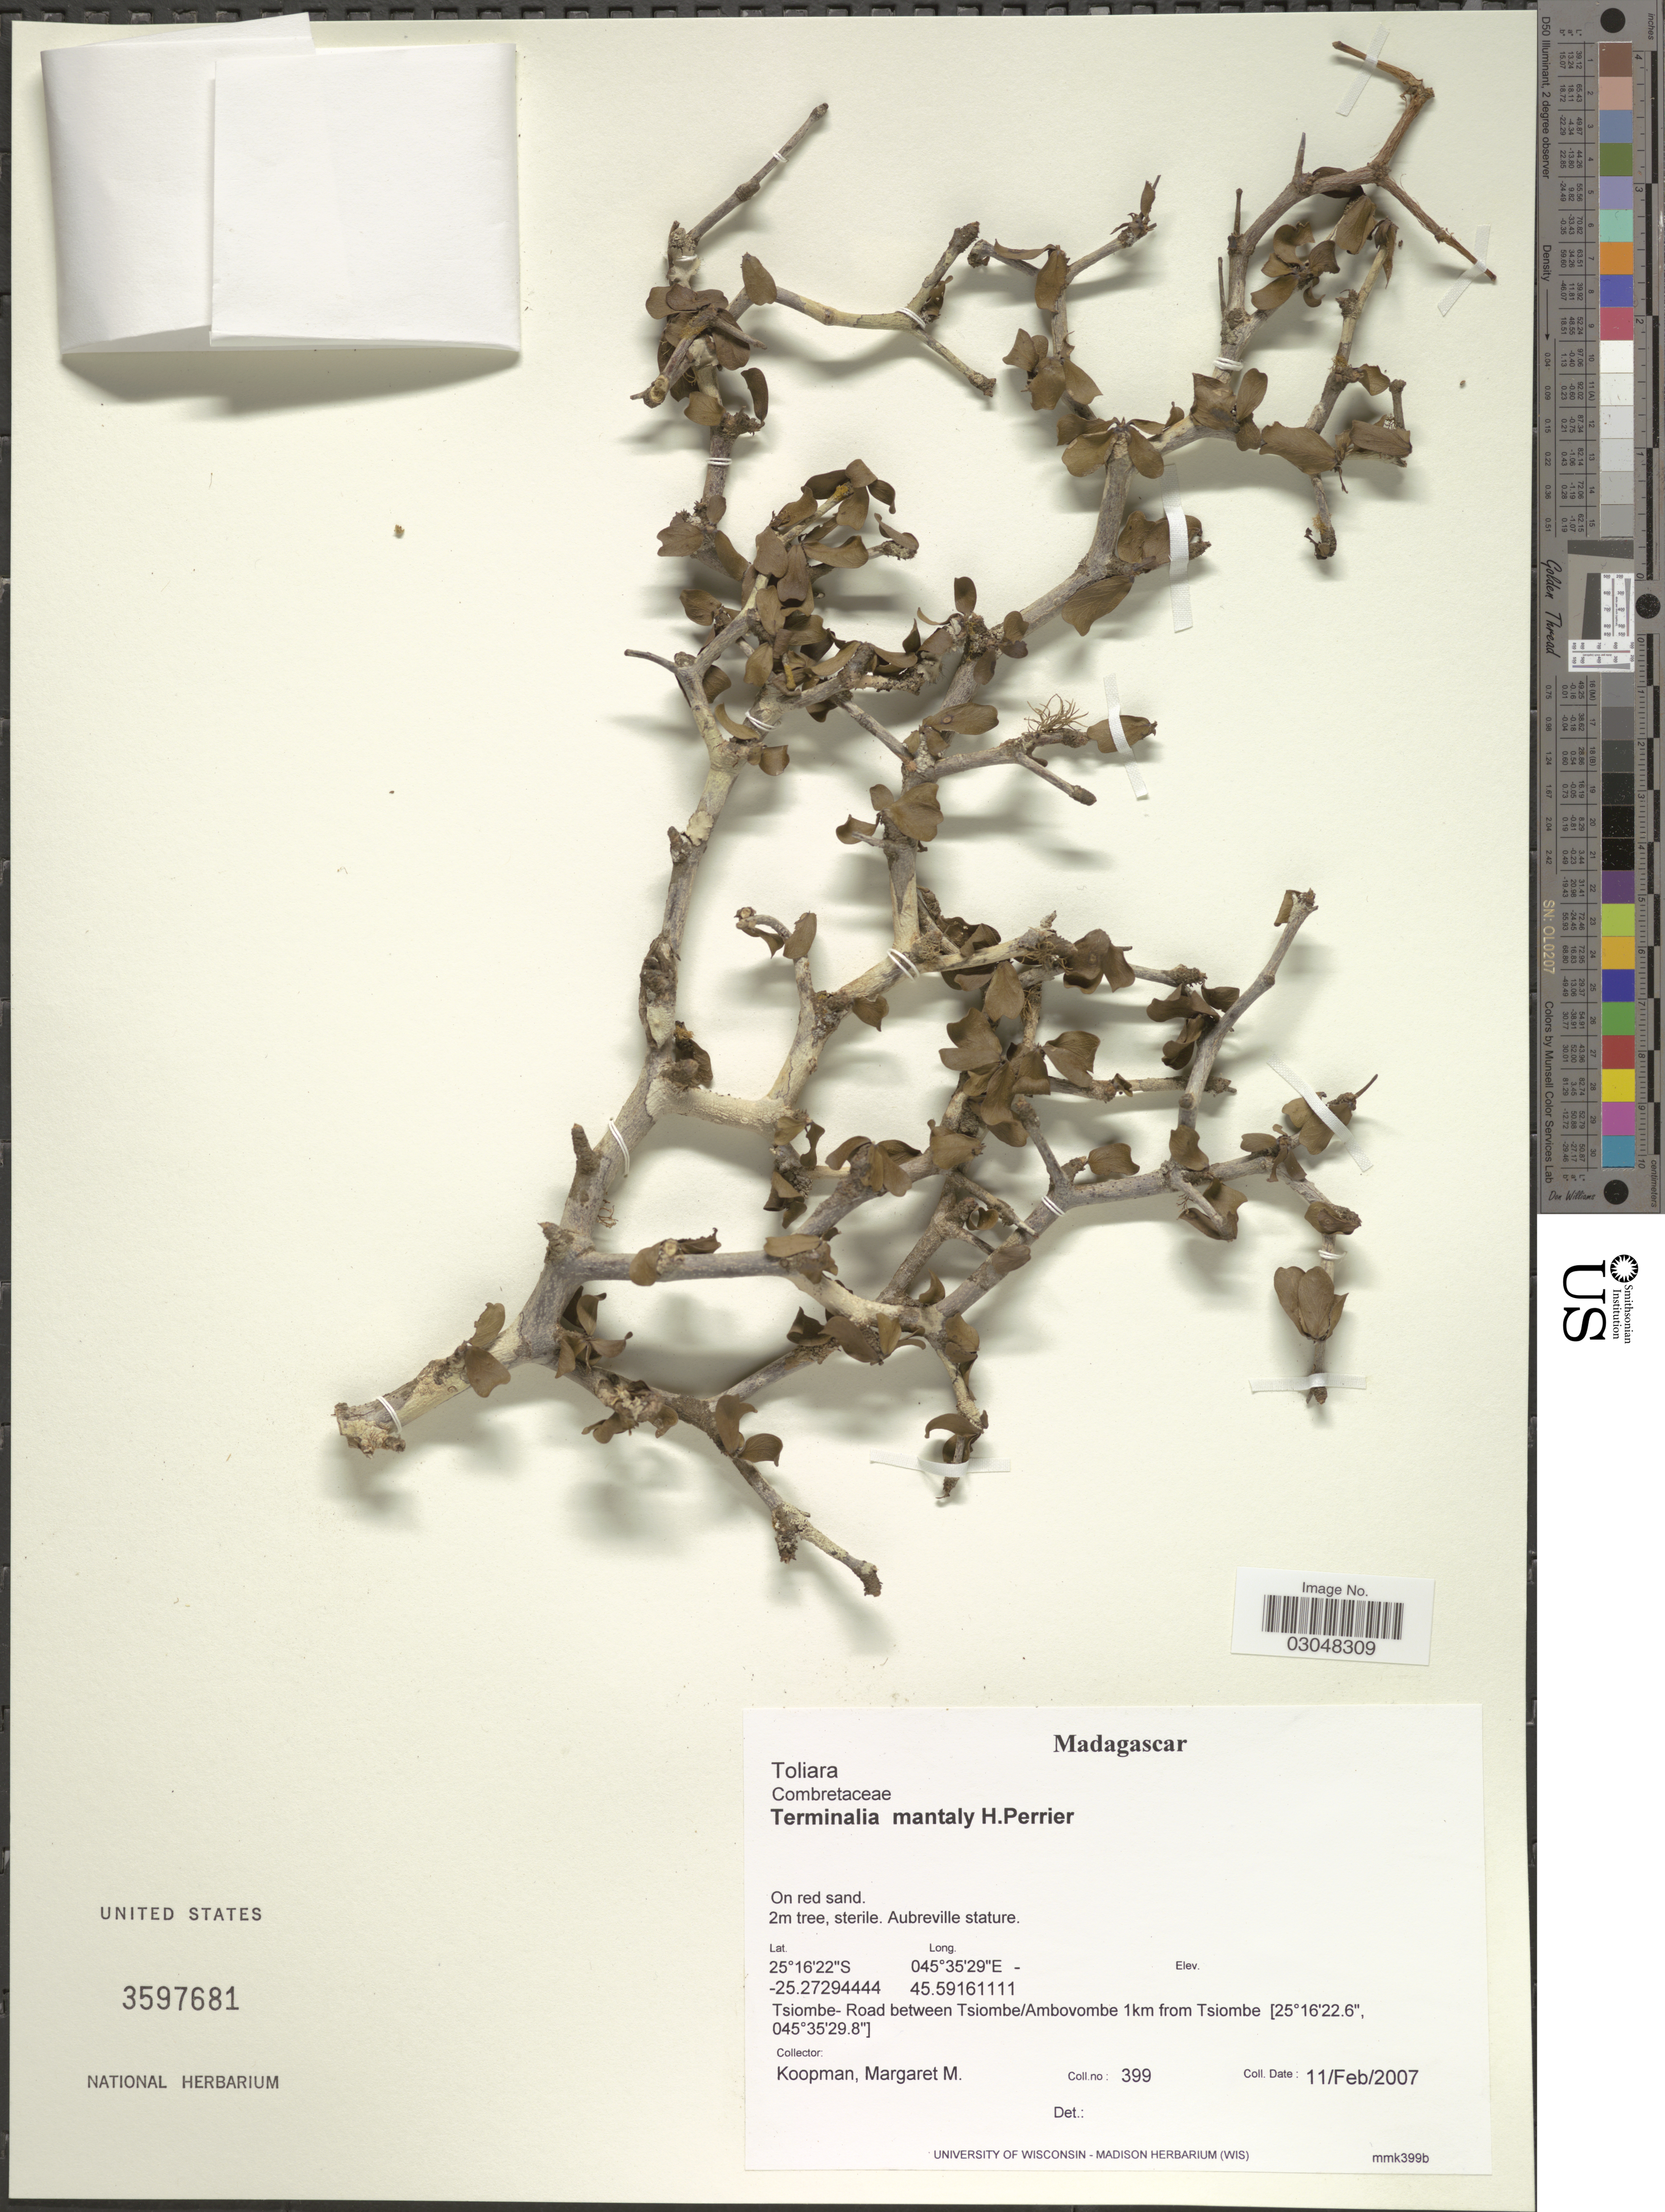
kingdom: Plantae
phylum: Tracheophyta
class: Magnoliopsida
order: Myrtales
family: Combretaceae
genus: Terminalia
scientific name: Terminalia mantaly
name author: H. Perrier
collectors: M. M. Koopman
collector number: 399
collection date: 2007-02-11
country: Madagascar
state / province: Androy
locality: Tsiombe-Road between Tsiombe/ Ambovombe 1km from Tsiombe.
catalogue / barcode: US 3597681